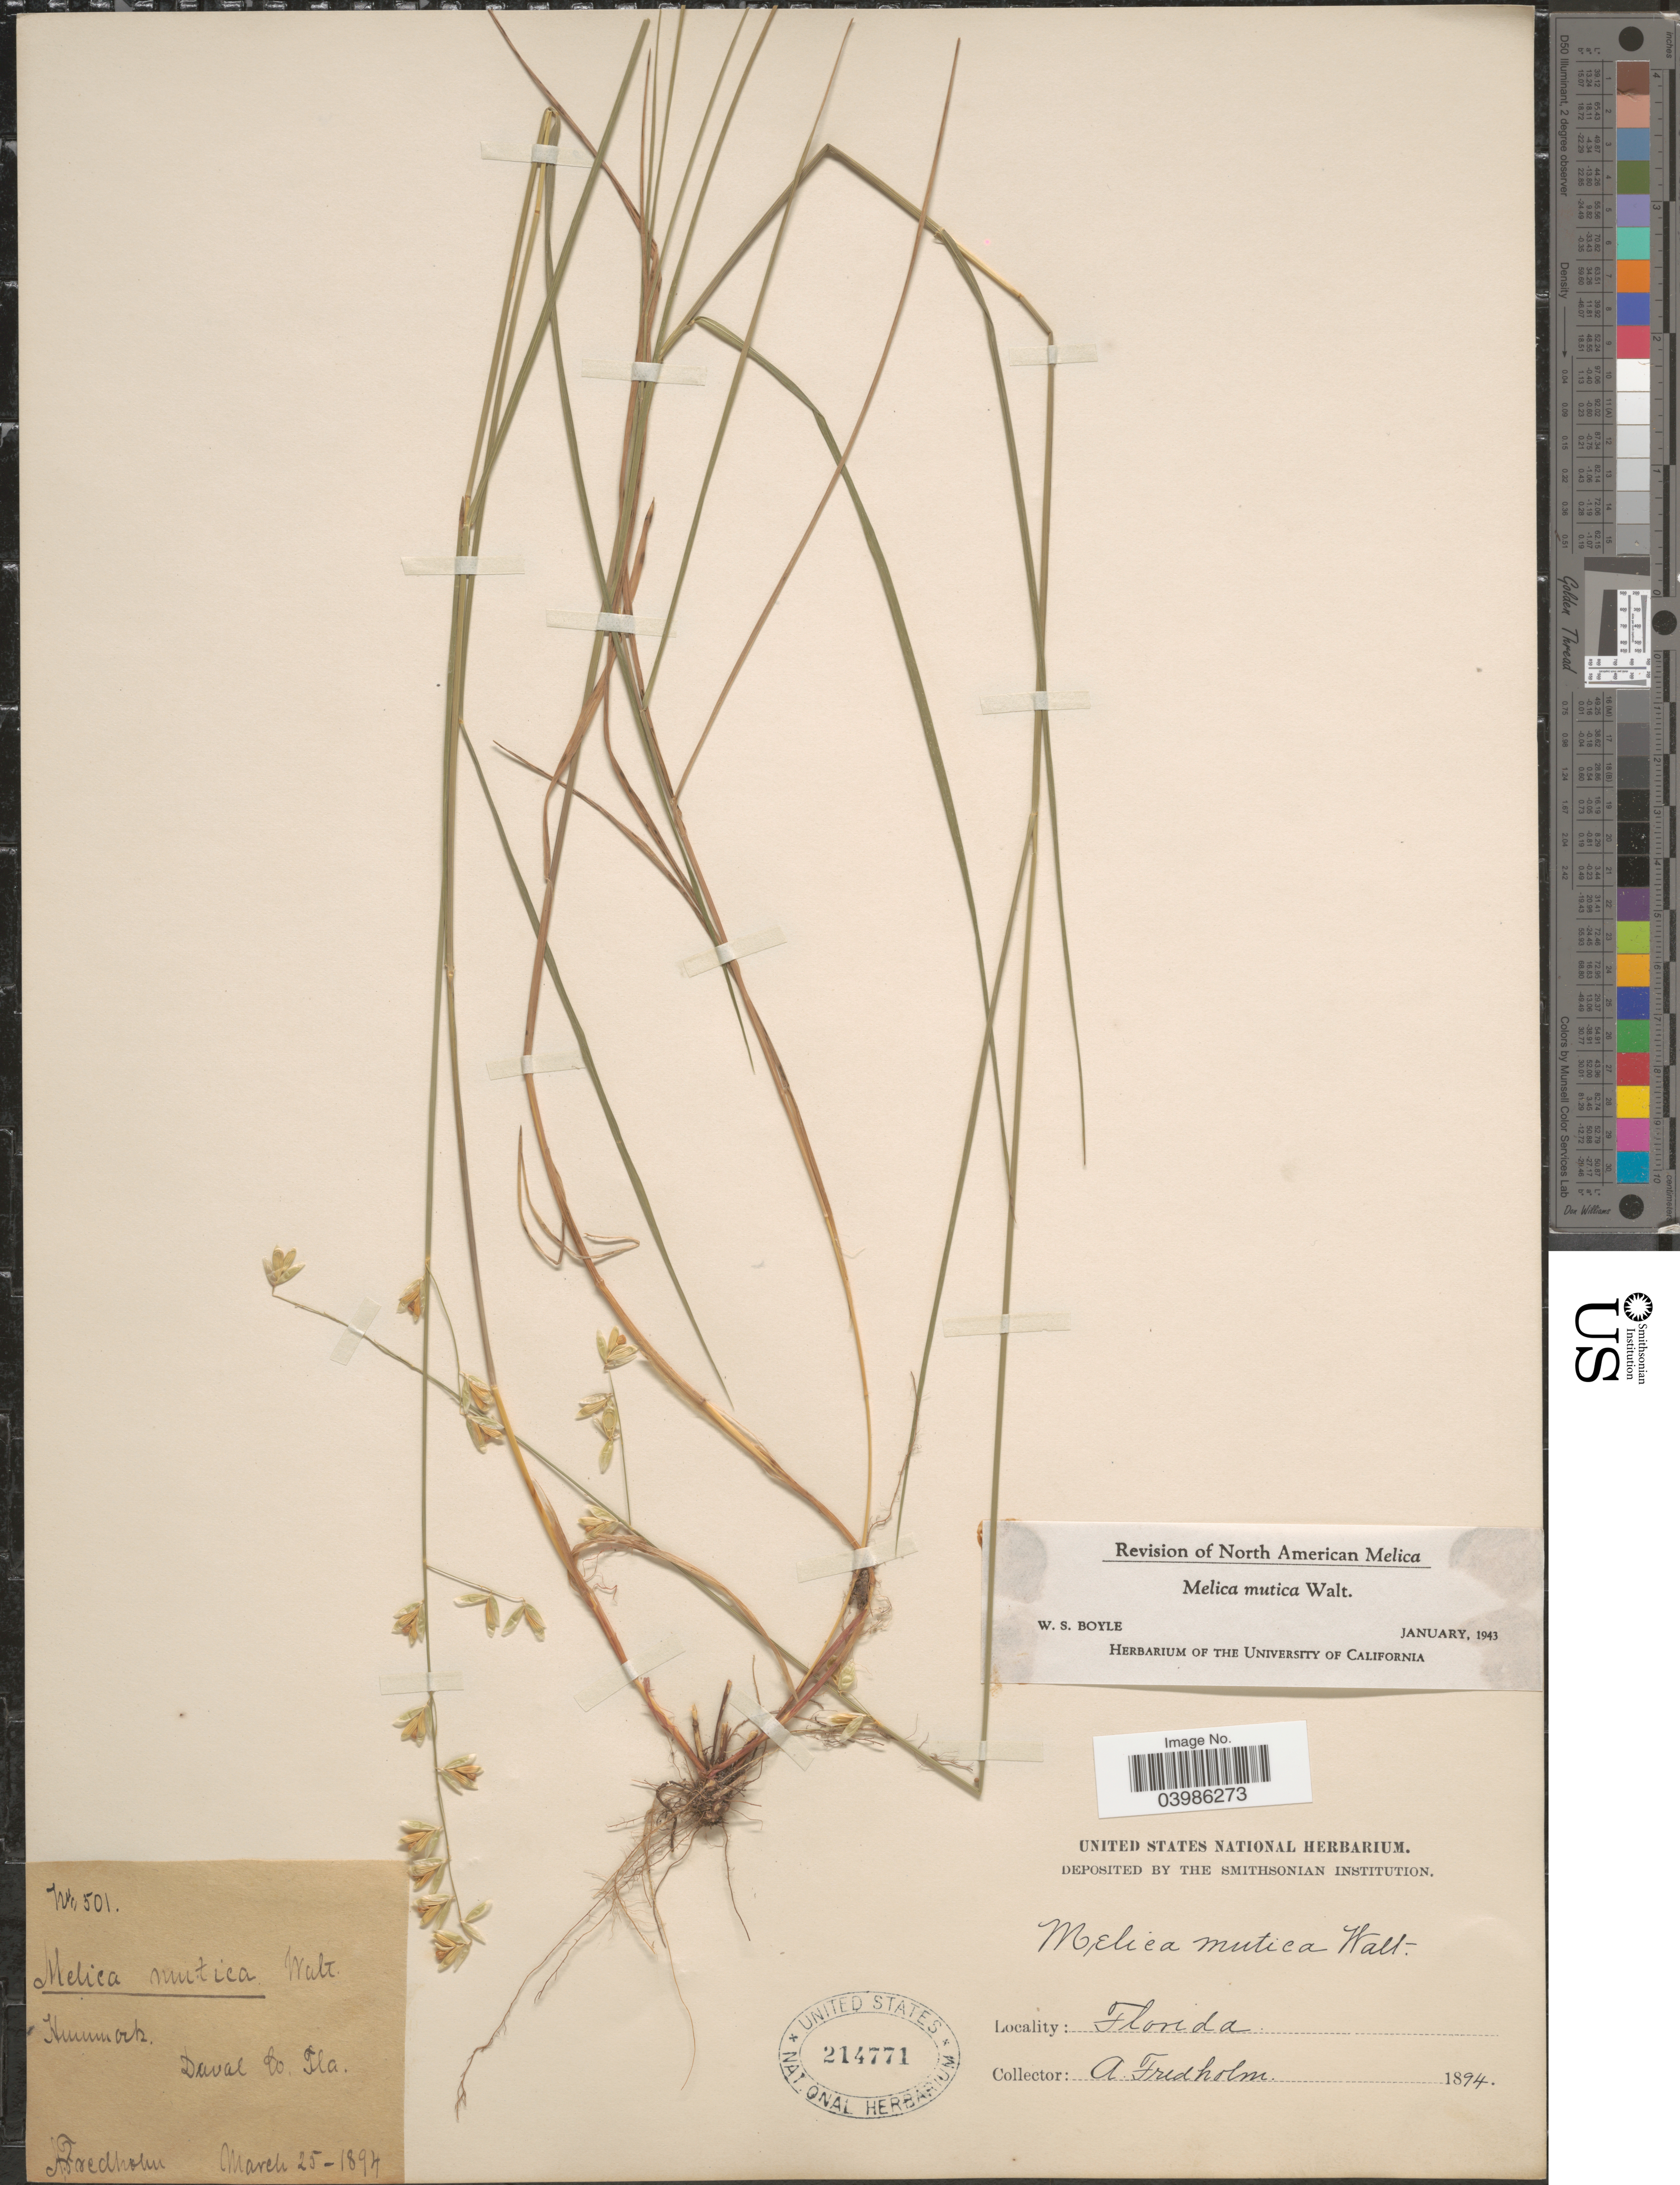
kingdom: Plantae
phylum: Tracheophyta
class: Liliopsida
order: Poales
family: Poaceae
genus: Melica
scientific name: Melica mutica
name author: Walter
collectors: A. Fredholm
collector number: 501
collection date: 1894-03-25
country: United States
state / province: Florida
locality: Hummock. Duval Co.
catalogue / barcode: US 214771